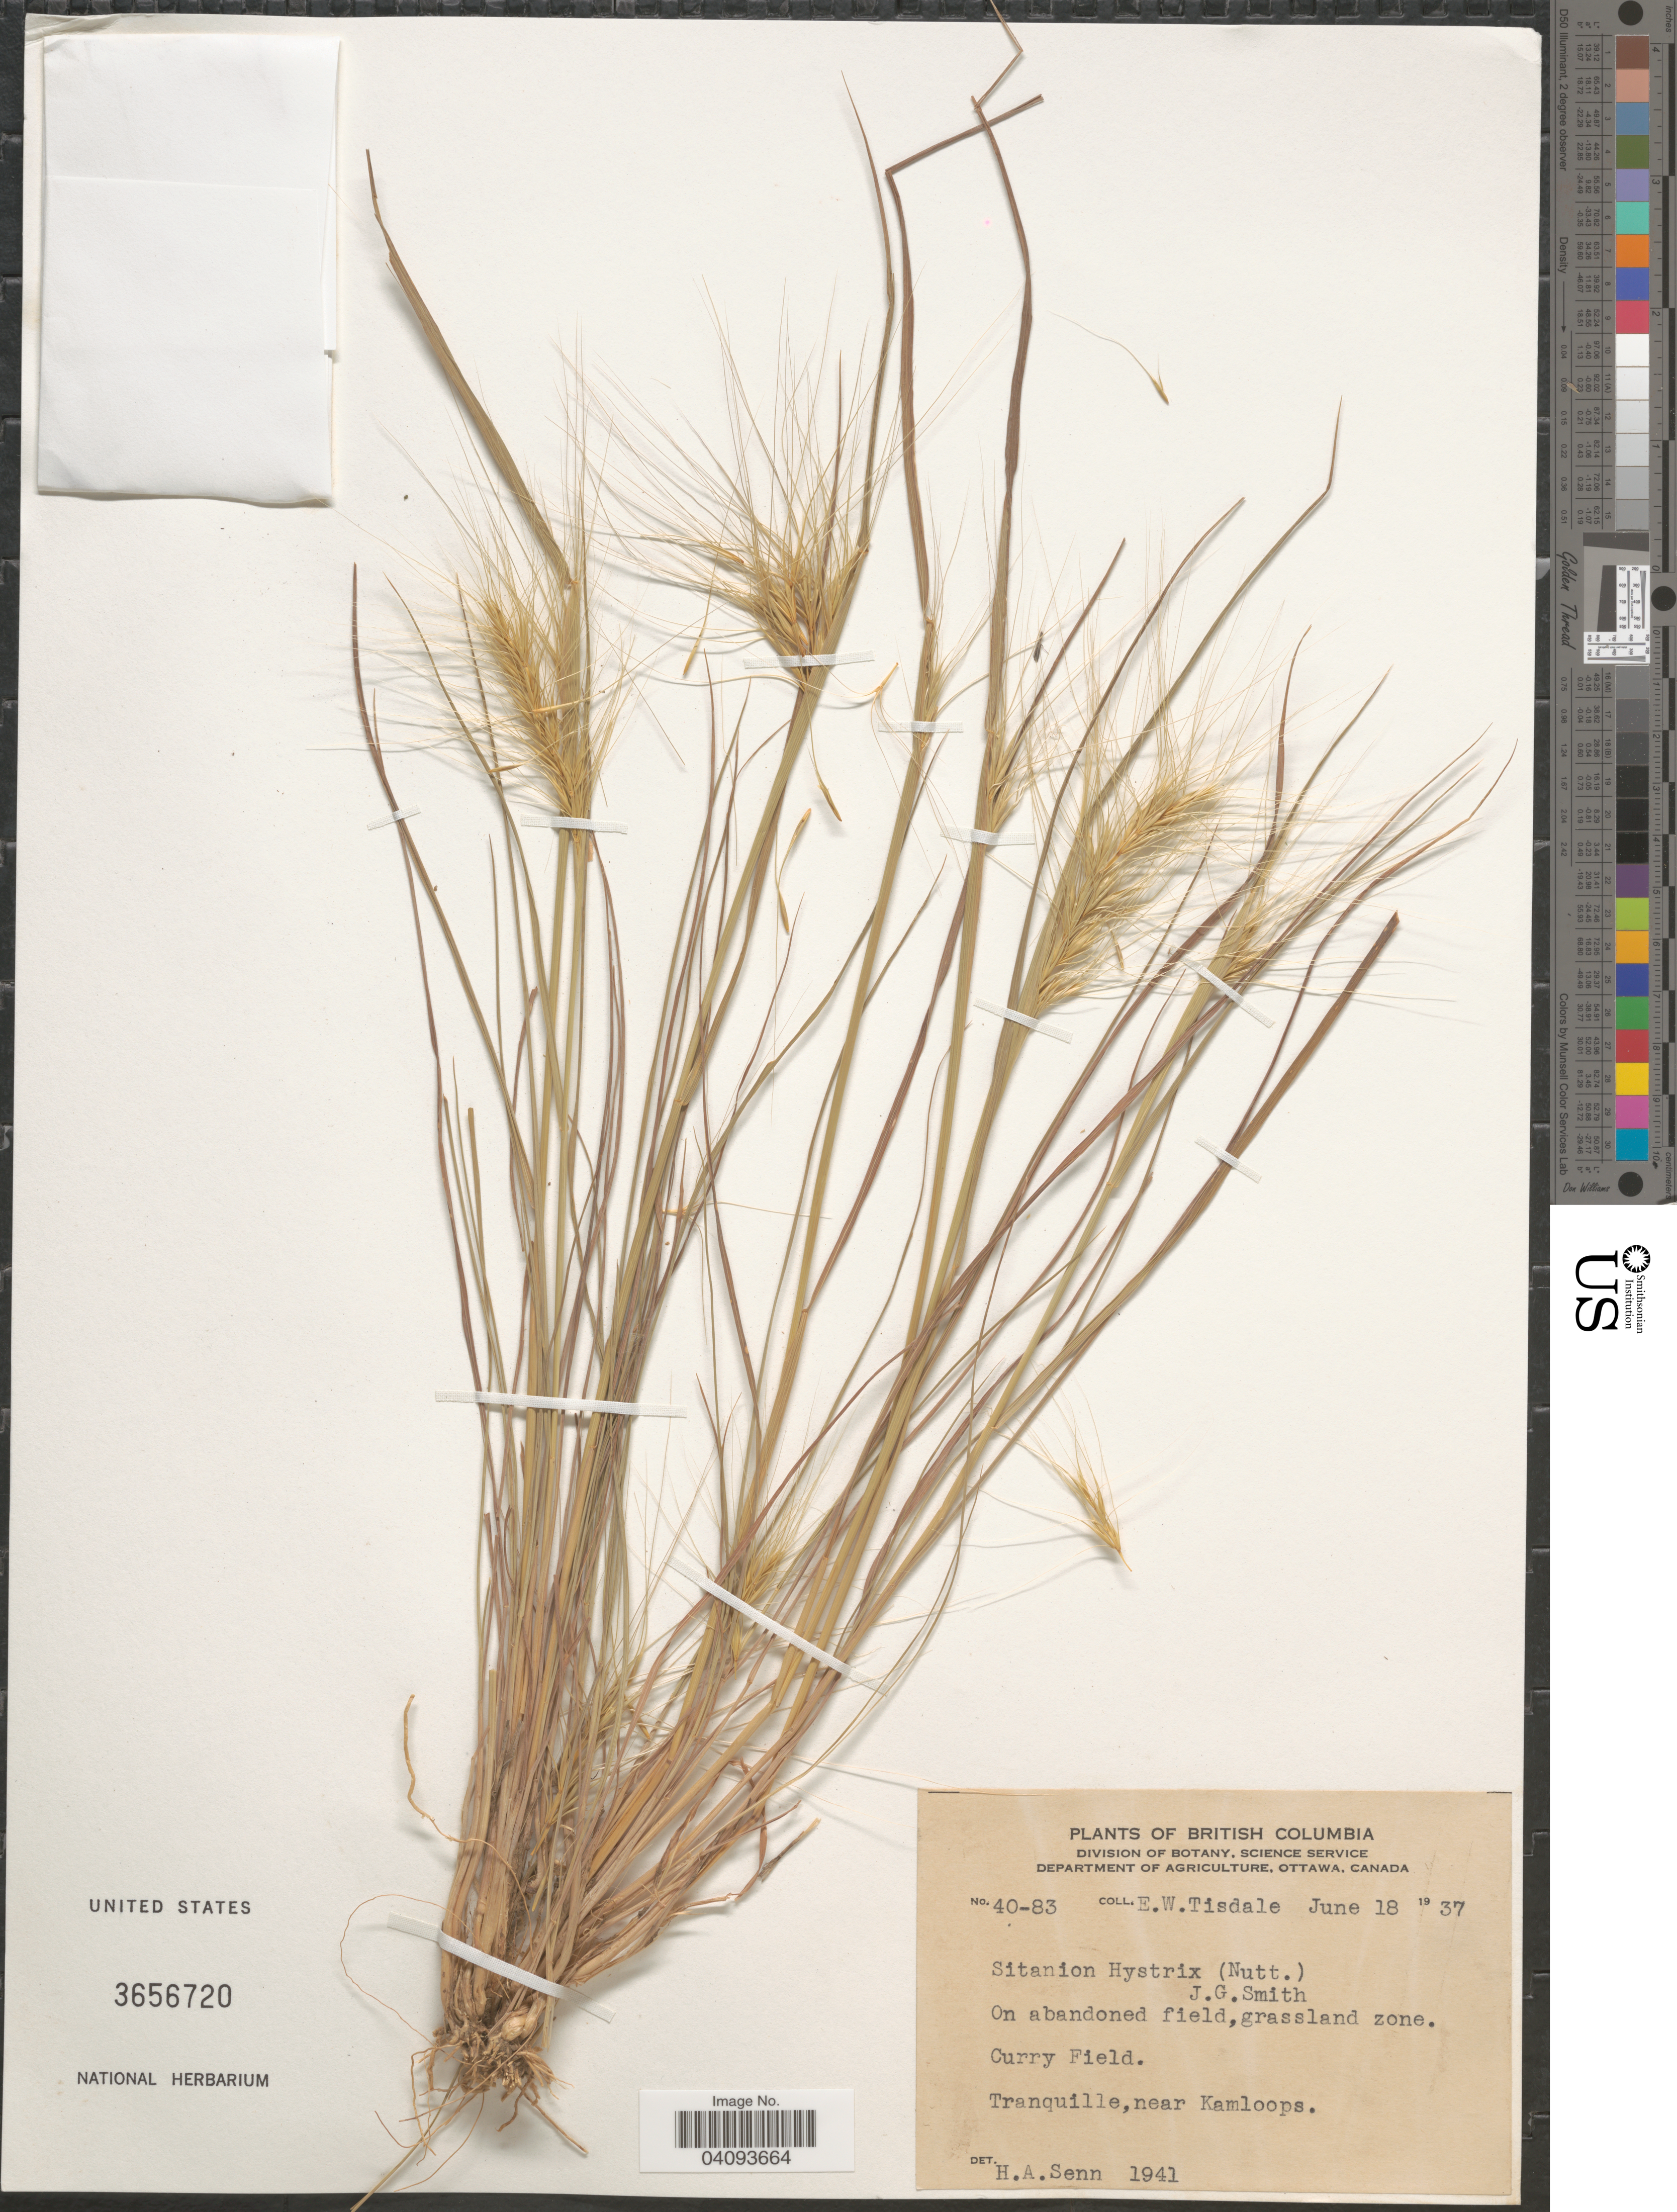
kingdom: Plantae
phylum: Tracheophyta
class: Liliopsida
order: Poales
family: Poaceae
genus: Elymus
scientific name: Elymus hystrix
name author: L.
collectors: E. Tisdale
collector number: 40-83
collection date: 1937-06-18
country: Canada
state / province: British Columbia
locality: Curry Field. Tranquille, near Kamloops.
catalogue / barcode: US 3656720